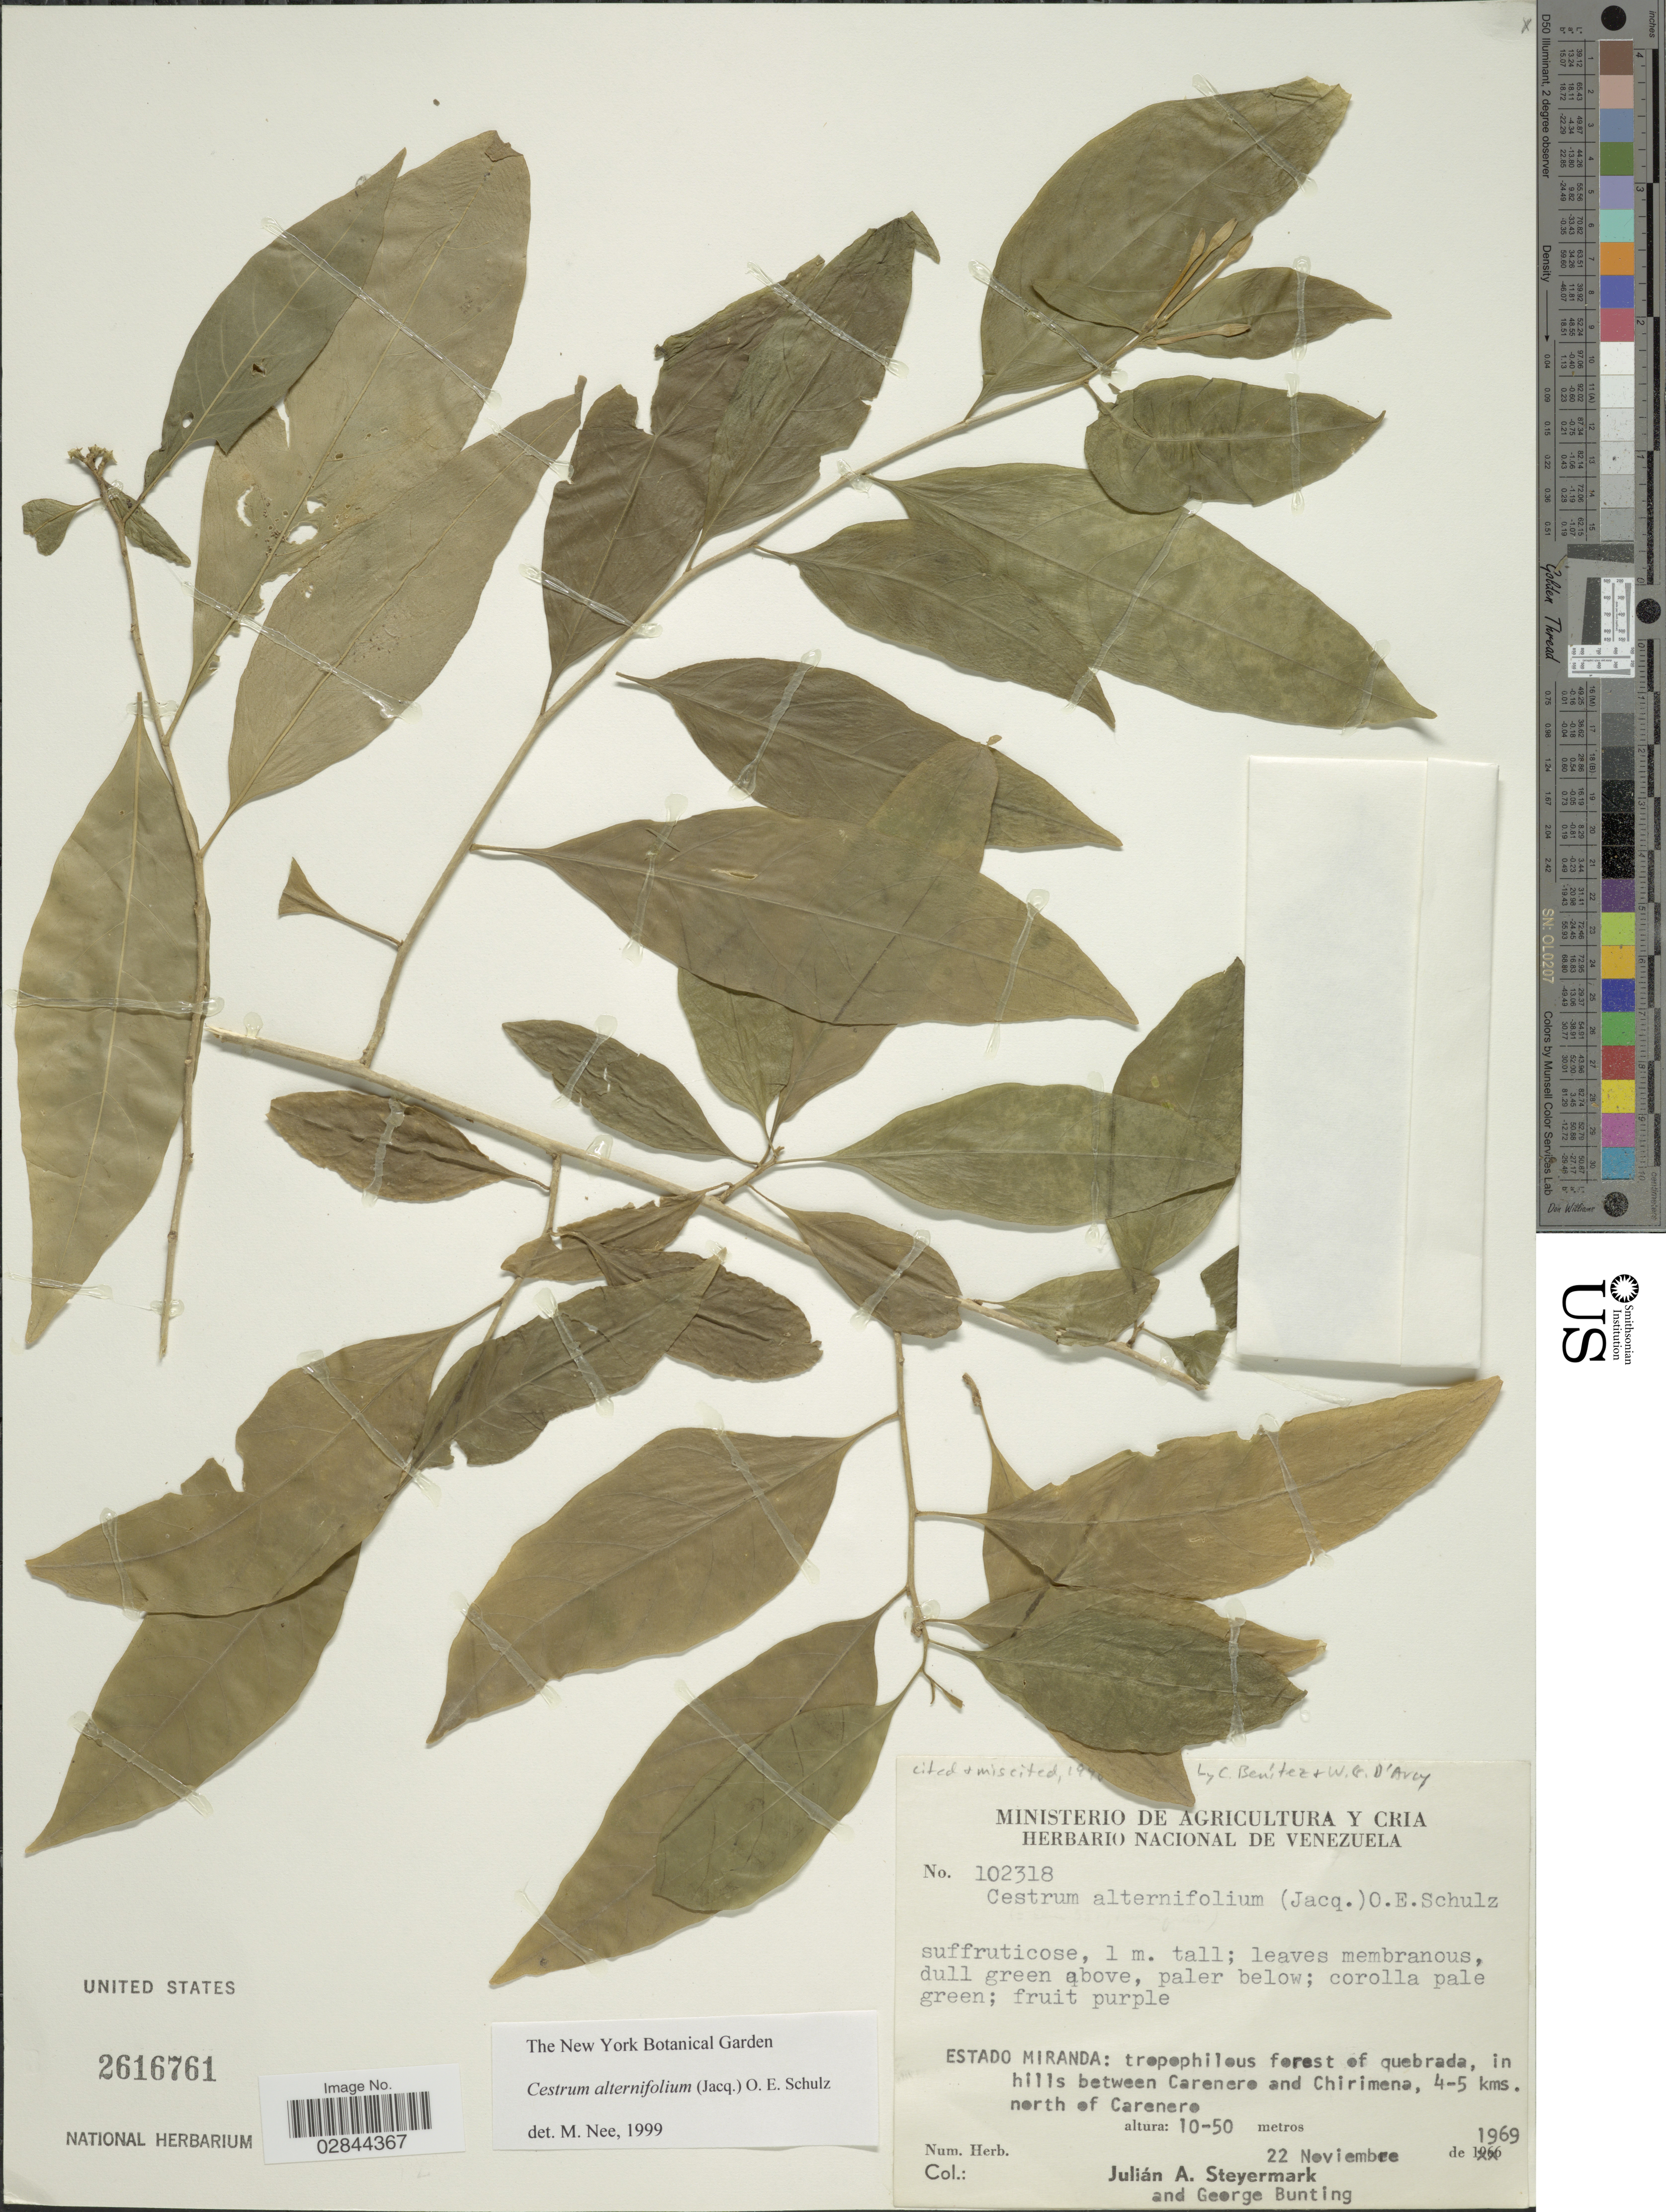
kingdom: Plantae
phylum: Tracheophyta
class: Magnoliopsida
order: Solanales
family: Solanaceae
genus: Cestrum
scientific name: Cestrum alternifolium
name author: (Jacq.) O.E. Schulz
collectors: J. Steyermark & G. S. Bunting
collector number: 102318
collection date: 1969-11-22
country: Venezuela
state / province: Miranda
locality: Tropophileus forest of quebrada, in hills between Carenere and Chirimena, 4-5 kms. north of Carenere.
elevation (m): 10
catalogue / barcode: US 2616761